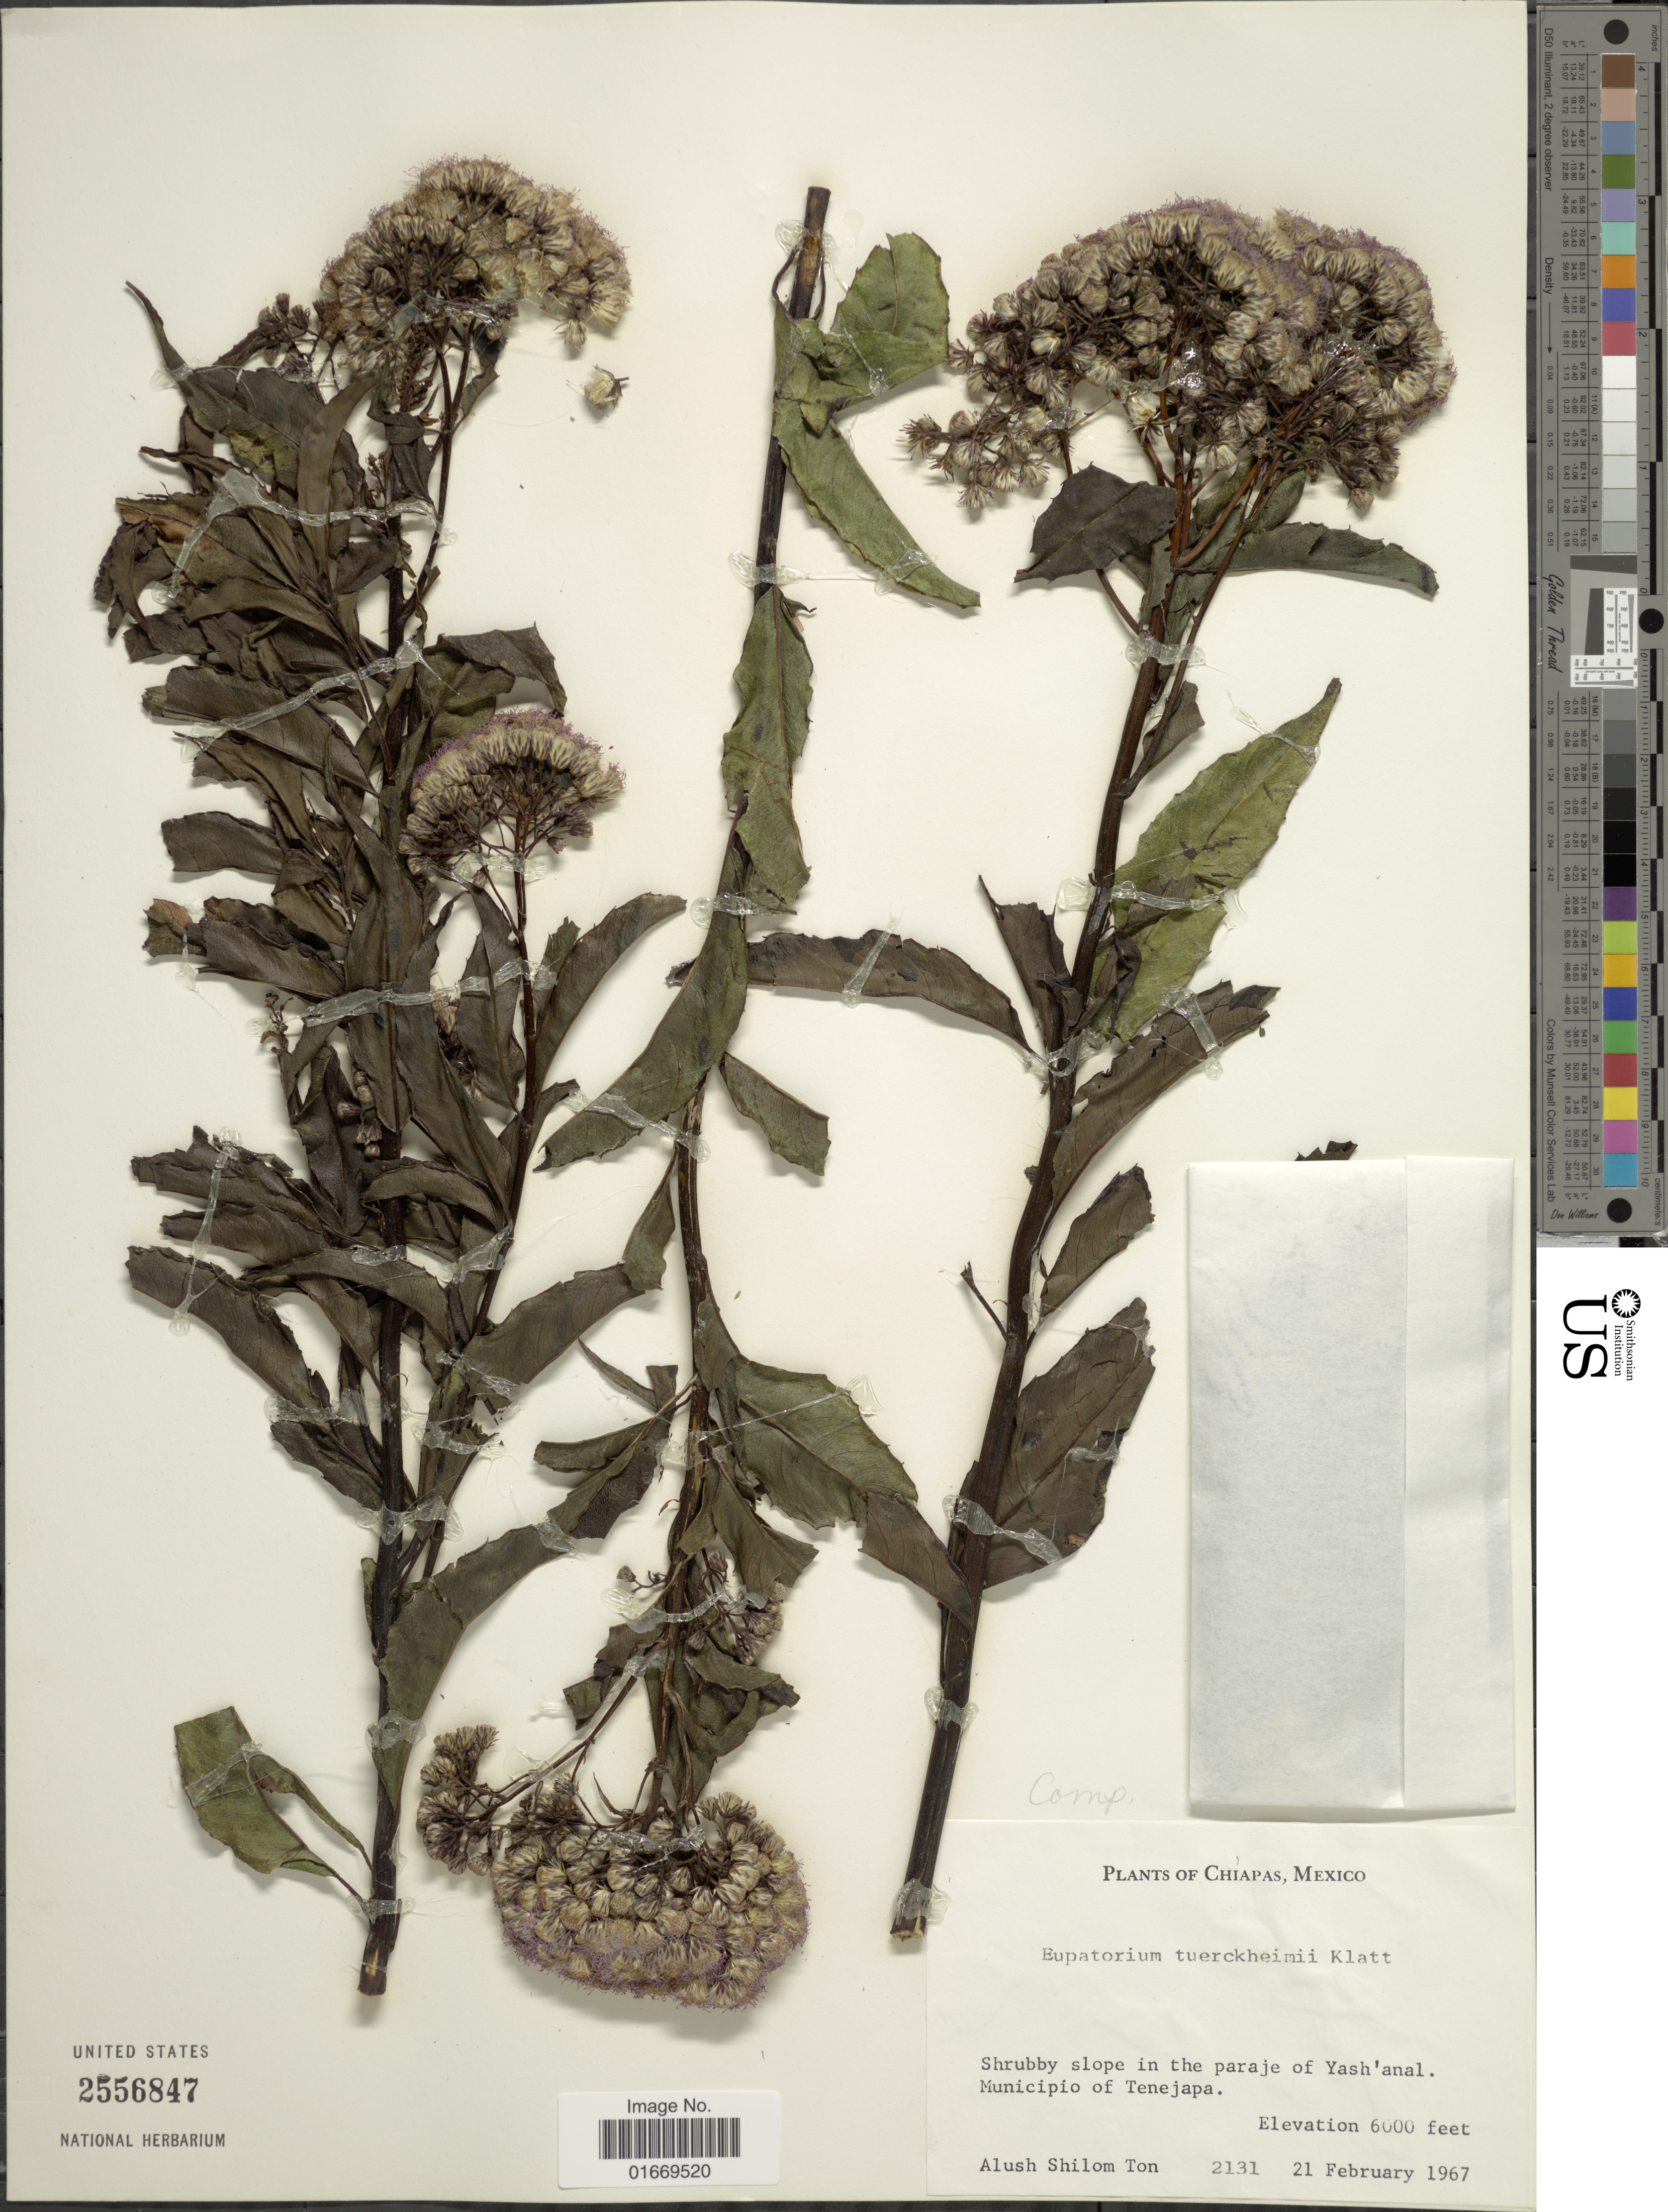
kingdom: Plantae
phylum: Tracheophyta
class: Magnoliopsida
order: Asterales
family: Asteraceae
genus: Bartlettina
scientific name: Bartlettina tuerckheimii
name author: (Klatt) R.M. King & H. Rob.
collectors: A. M. Ton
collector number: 2131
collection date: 1967-02-21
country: Mexico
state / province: Chiapas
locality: Shrubby slope in the paraje of Yash'anal. Municpio of Tenejapa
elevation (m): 1829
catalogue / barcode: US 2556847